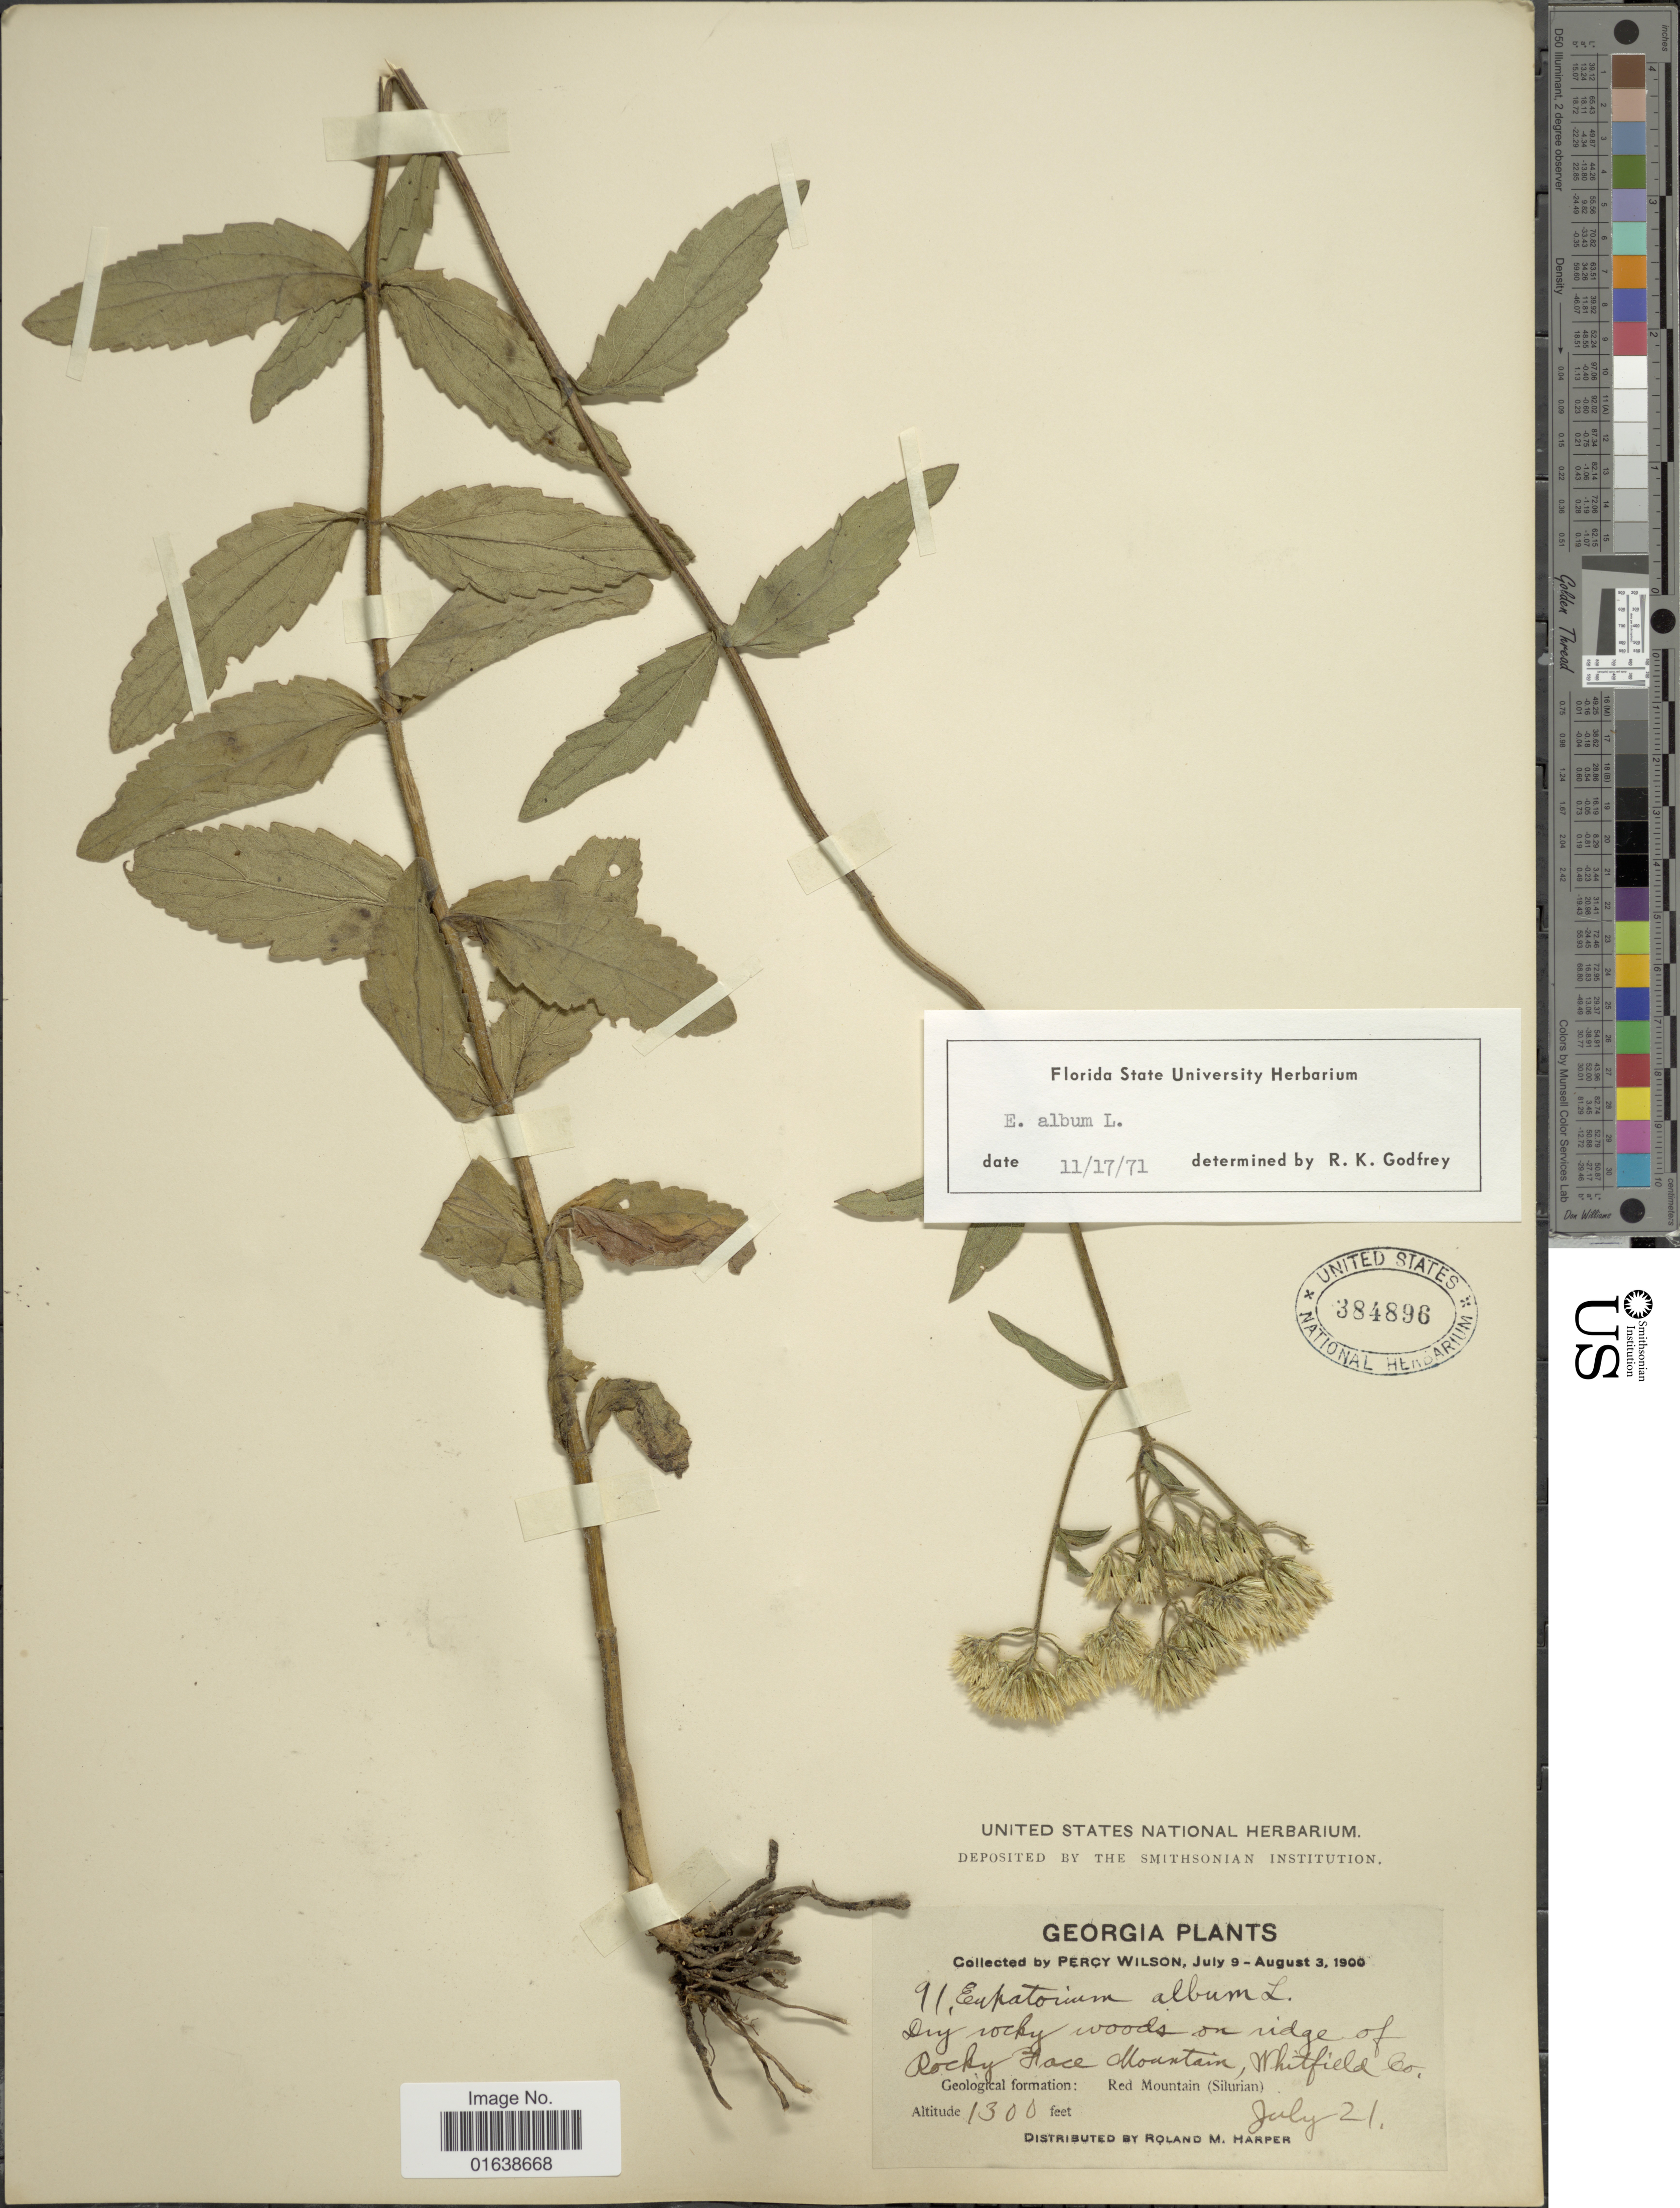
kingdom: Plantae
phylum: Tracheophyta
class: Magnoliopsida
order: Asterales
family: Asteraceae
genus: Eupatorium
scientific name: Eupatorium album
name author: L.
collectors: P. Wilson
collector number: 91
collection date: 1900-07-21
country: United States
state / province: Georgia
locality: Georgia. Dry rocky woods on ridge of Rocky Face Mountain. Whitfield Co. Red Mountain (Silurian)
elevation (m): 396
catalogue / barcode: US 384896